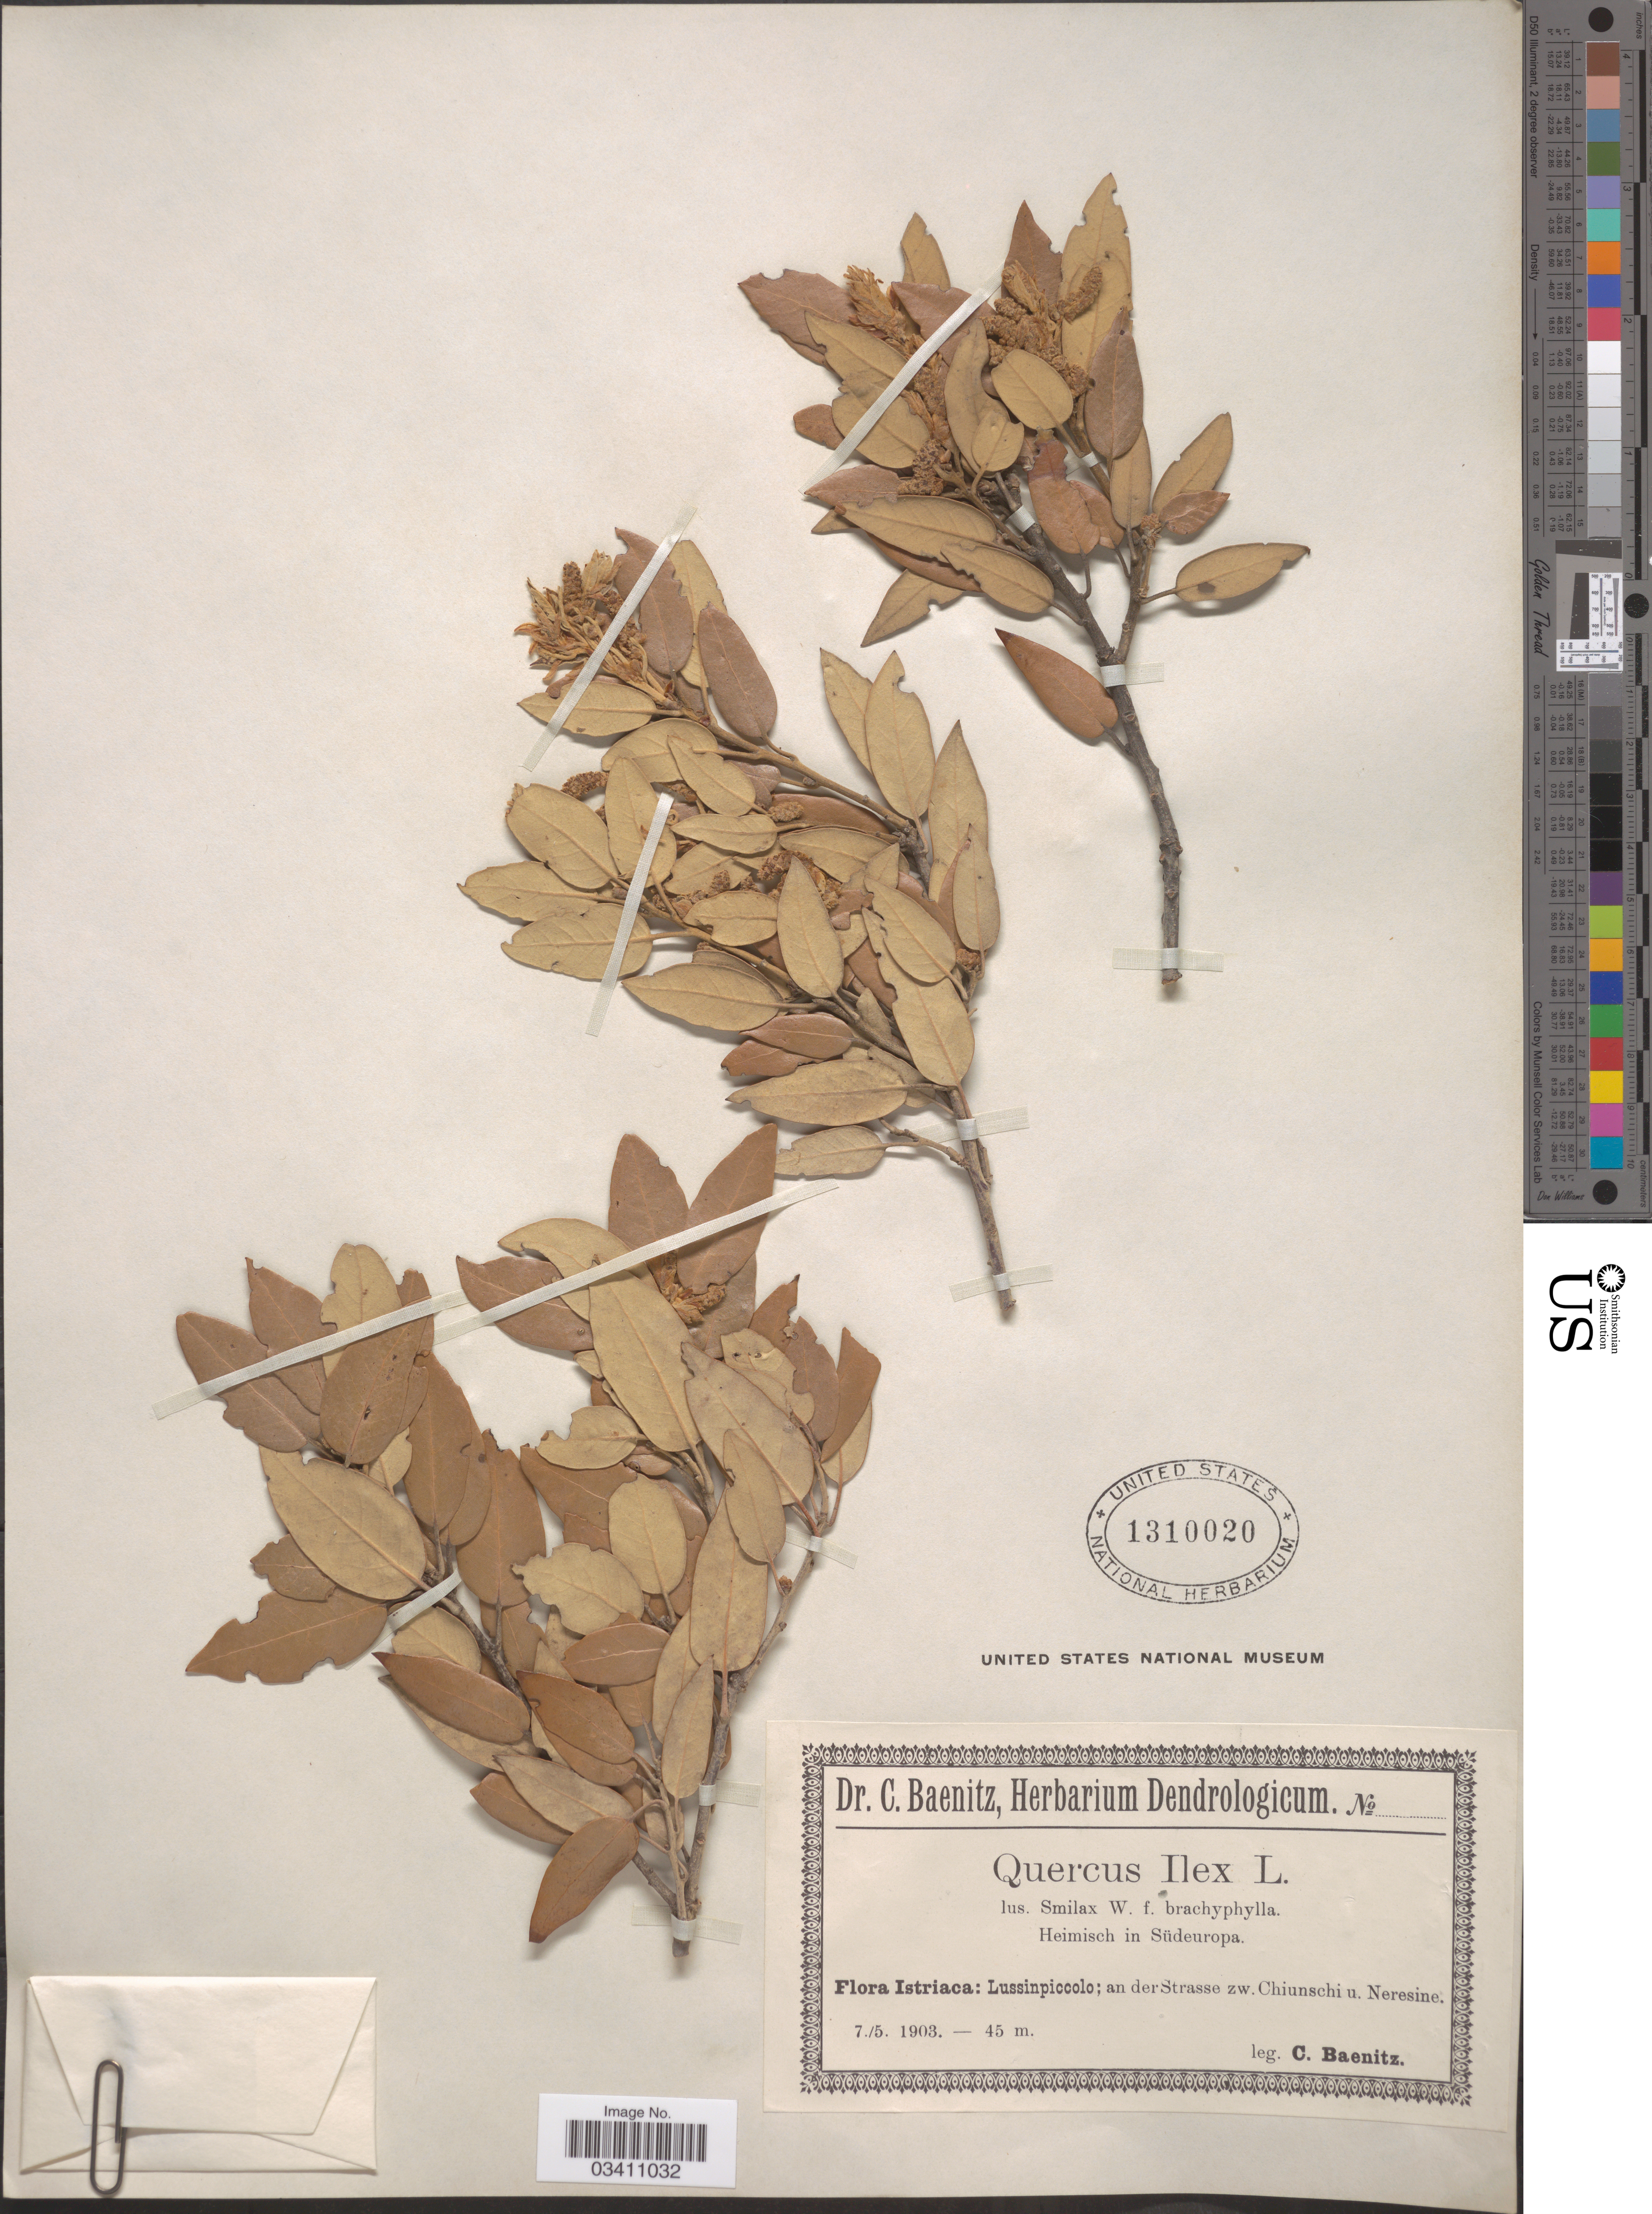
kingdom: Plantae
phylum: Tracheophyta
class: Magnoliopsida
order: Fagales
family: Fagaceae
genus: Quercus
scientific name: Quercus ilex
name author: Lour.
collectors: C. G. Baenitz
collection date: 1903-05-07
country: Croatia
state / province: Istria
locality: Istriaca: Lussinpiccolo; an der Strasse zw. Chiunschi u. Neresine.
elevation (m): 45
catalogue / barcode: US 1310020